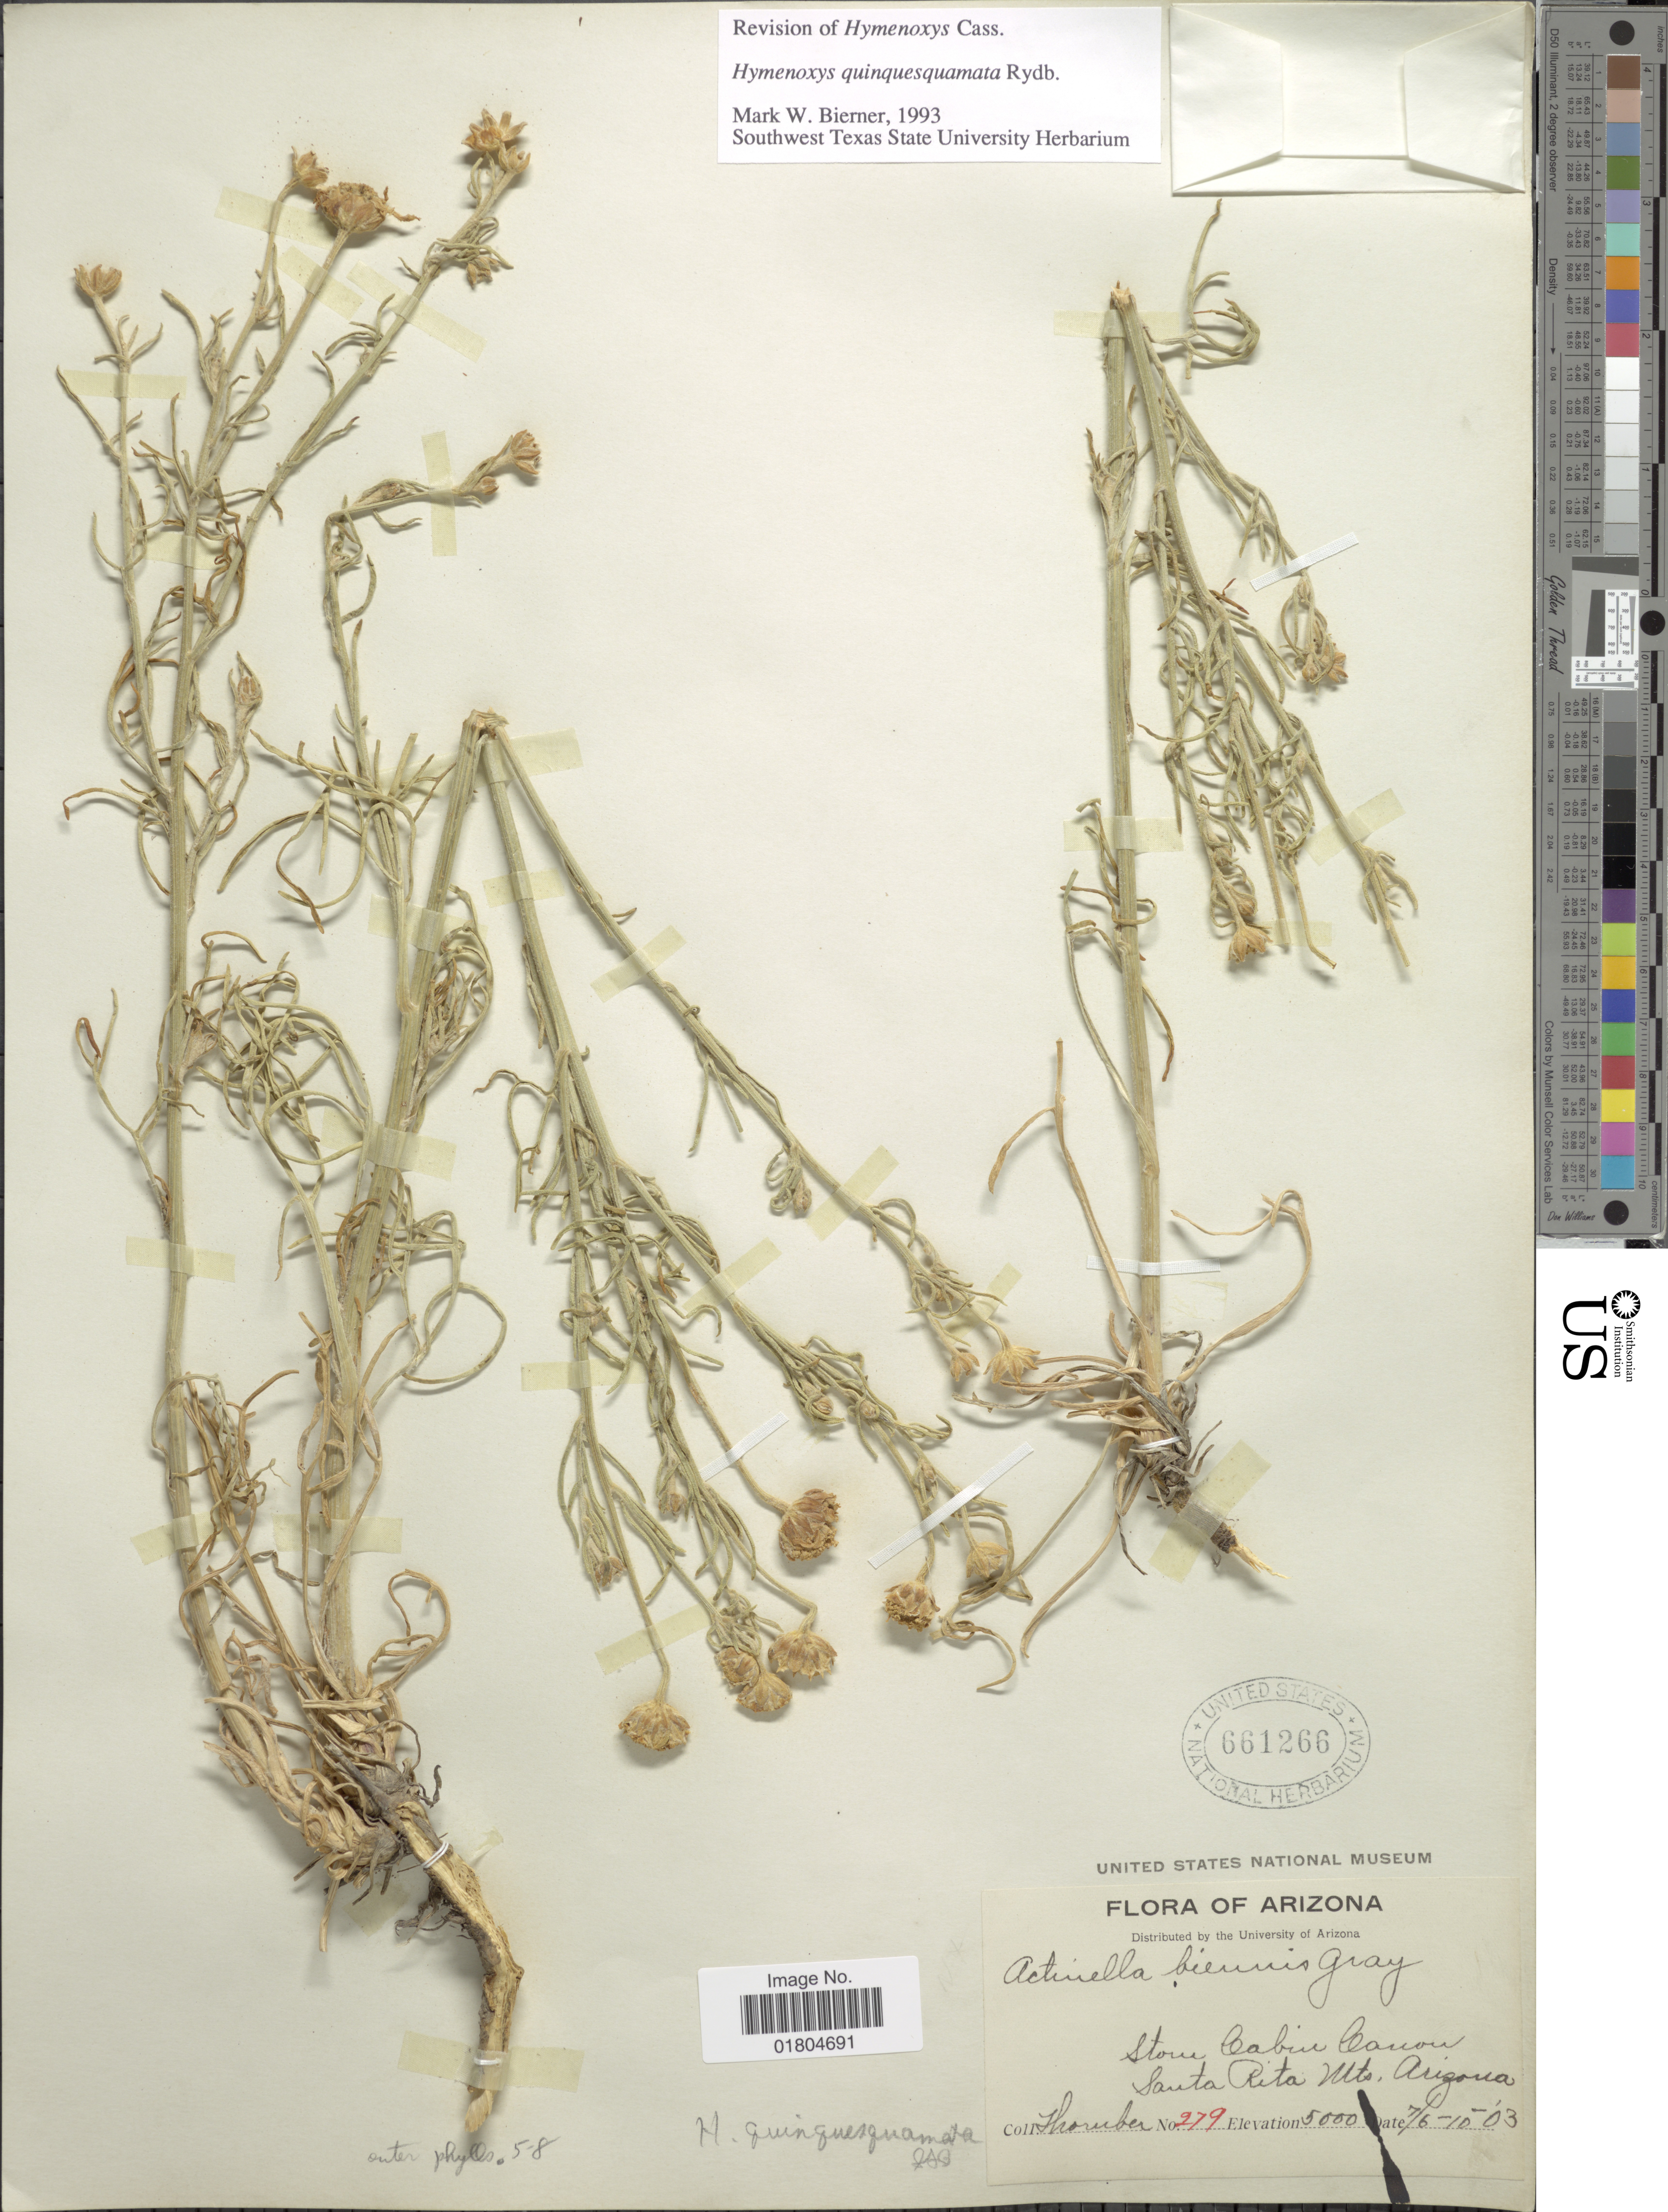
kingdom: Plantae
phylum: Tracheophyta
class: Magnoliopsida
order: Asterales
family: Asteraceae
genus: Hymenoxys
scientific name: Hymenoxys quinquesquamata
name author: Rydb.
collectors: -. Thornber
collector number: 279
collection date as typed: Transcribed d/m/y: 6/7/03 to 10/7/03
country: United States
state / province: Arizona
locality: Stone Cabin Canon. Santa Rita Mts.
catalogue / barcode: US 661266